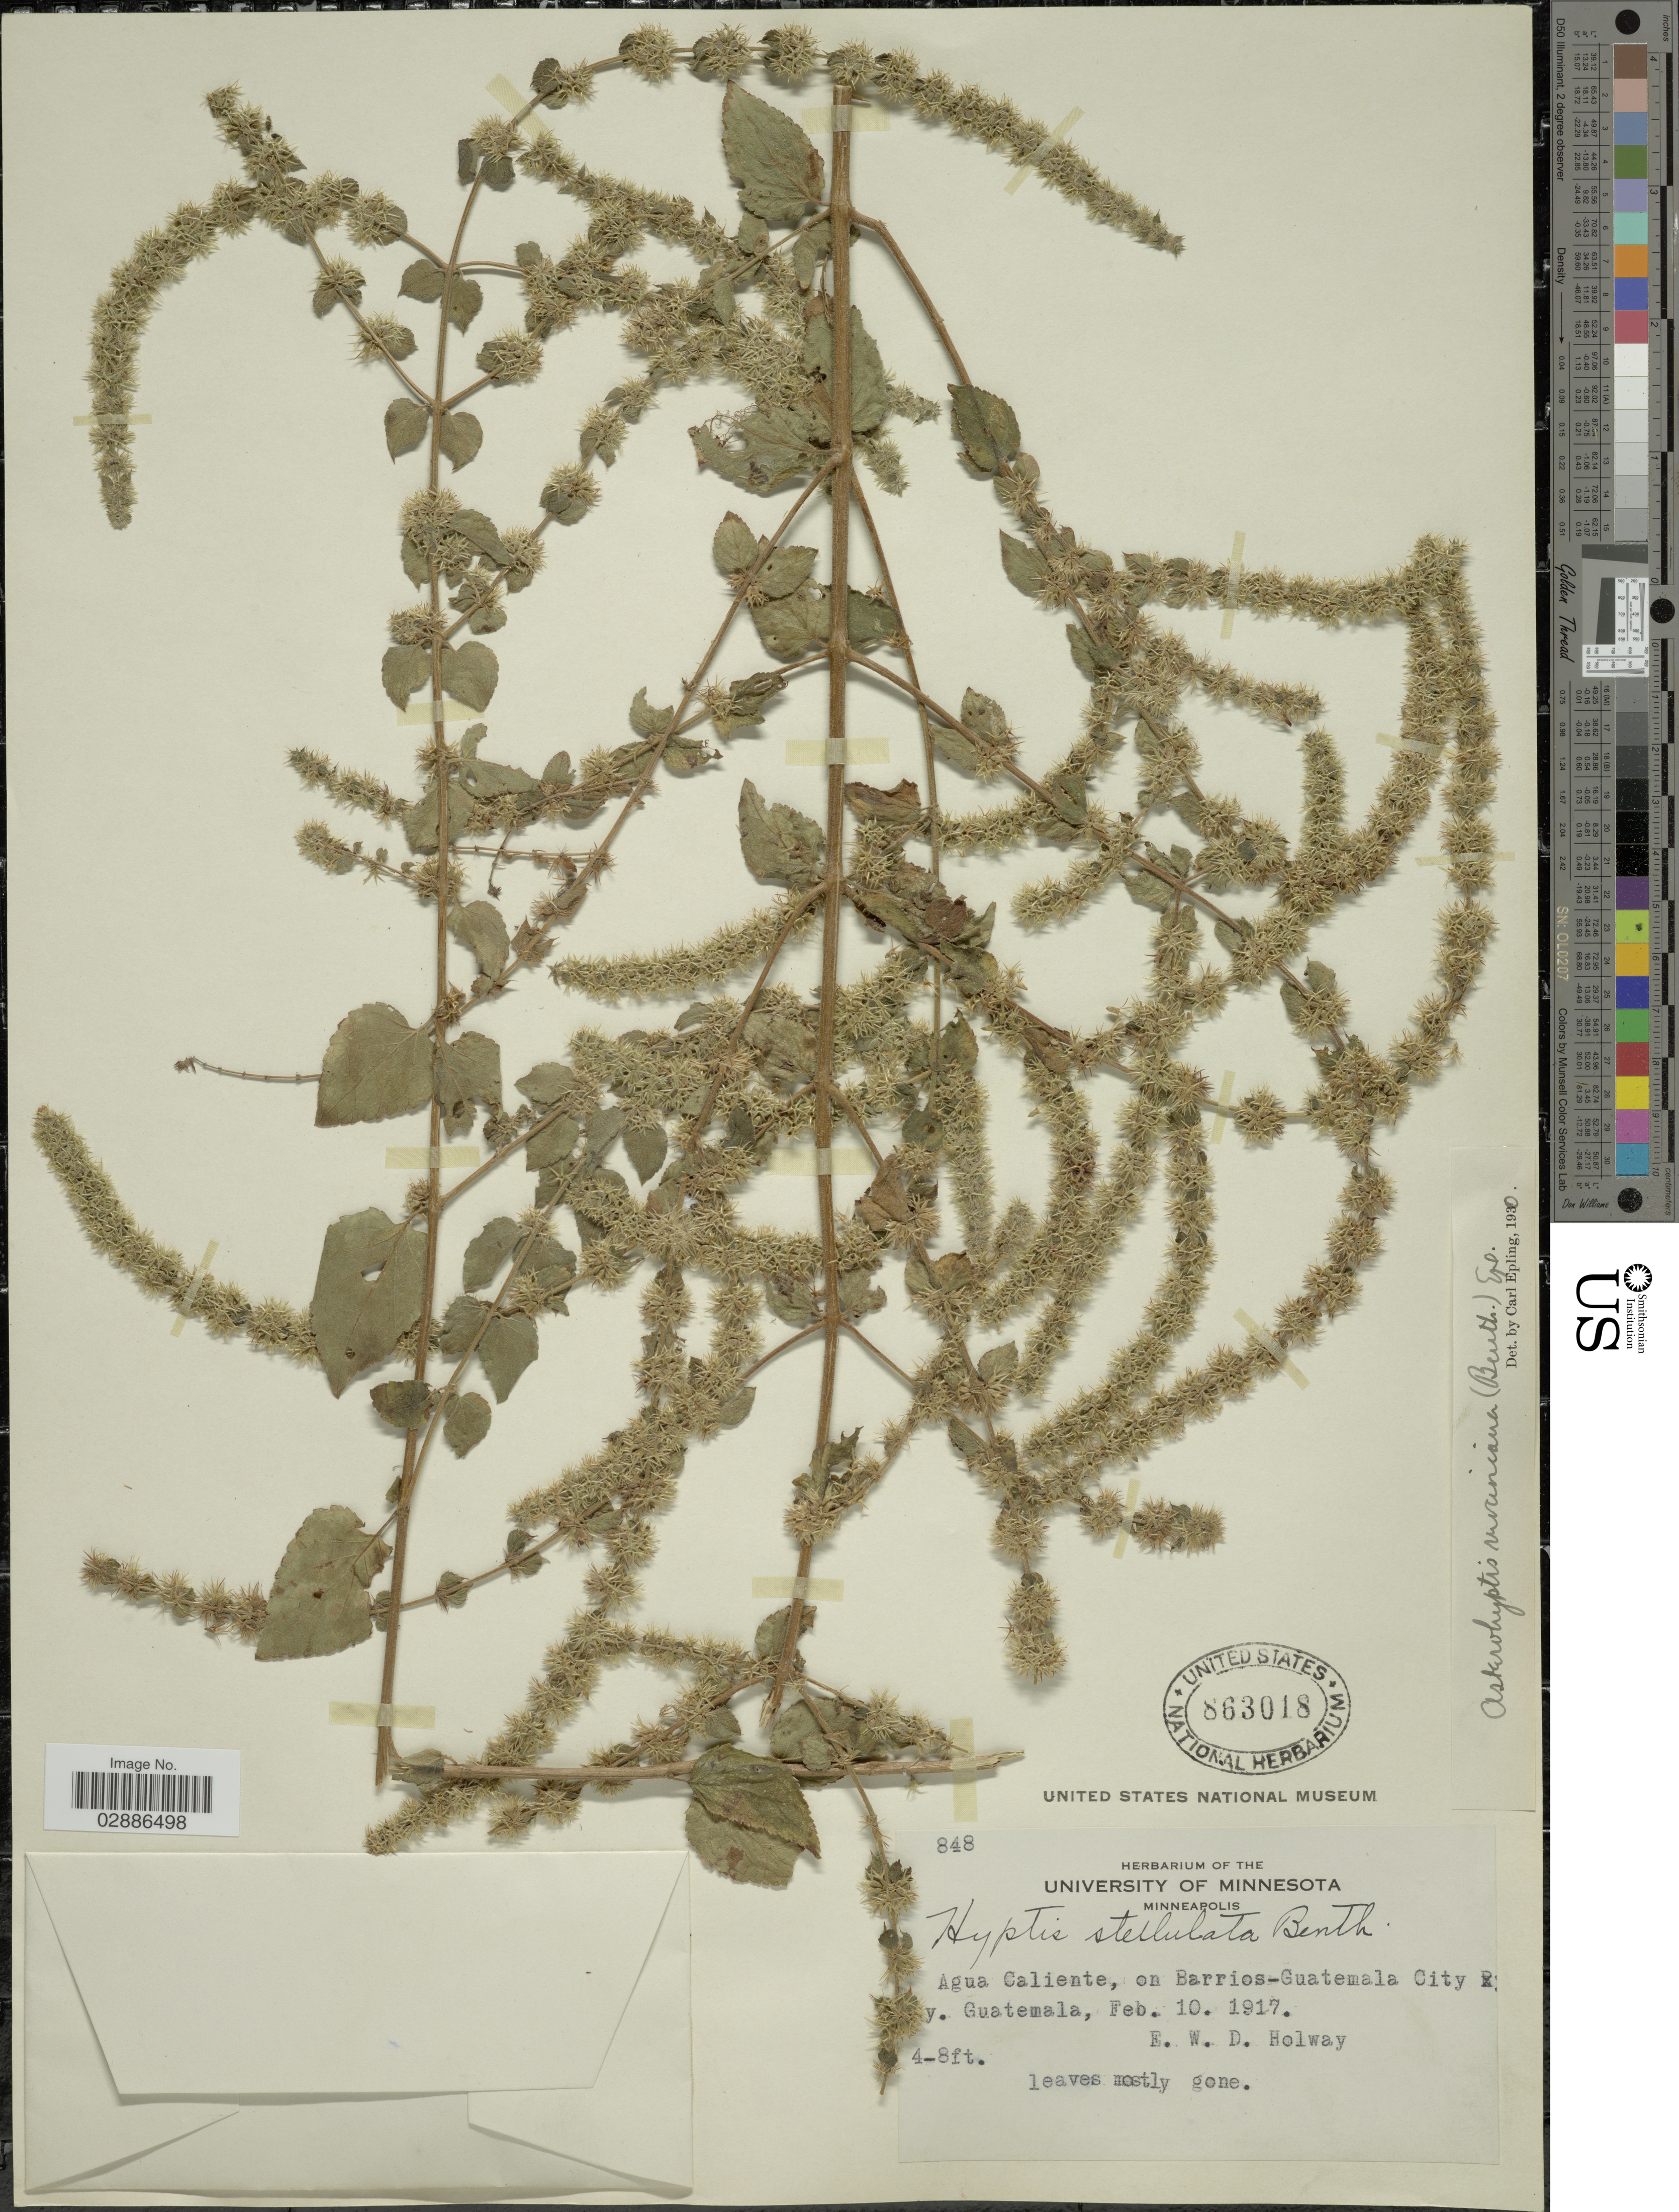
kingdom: Plantae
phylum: Tracheophyta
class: Magnoliopsida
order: Lamiales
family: Lamiaceae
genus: Asterohyptis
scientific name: Asterohyptis mociniana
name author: (Benth.) Epling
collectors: E. W. D. Holway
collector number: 848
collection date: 1917-02-10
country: Guatemala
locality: Agua Caliente, on Barrios-Guatemala City R[illegible text]y. Guatemala.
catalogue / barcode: US 863018